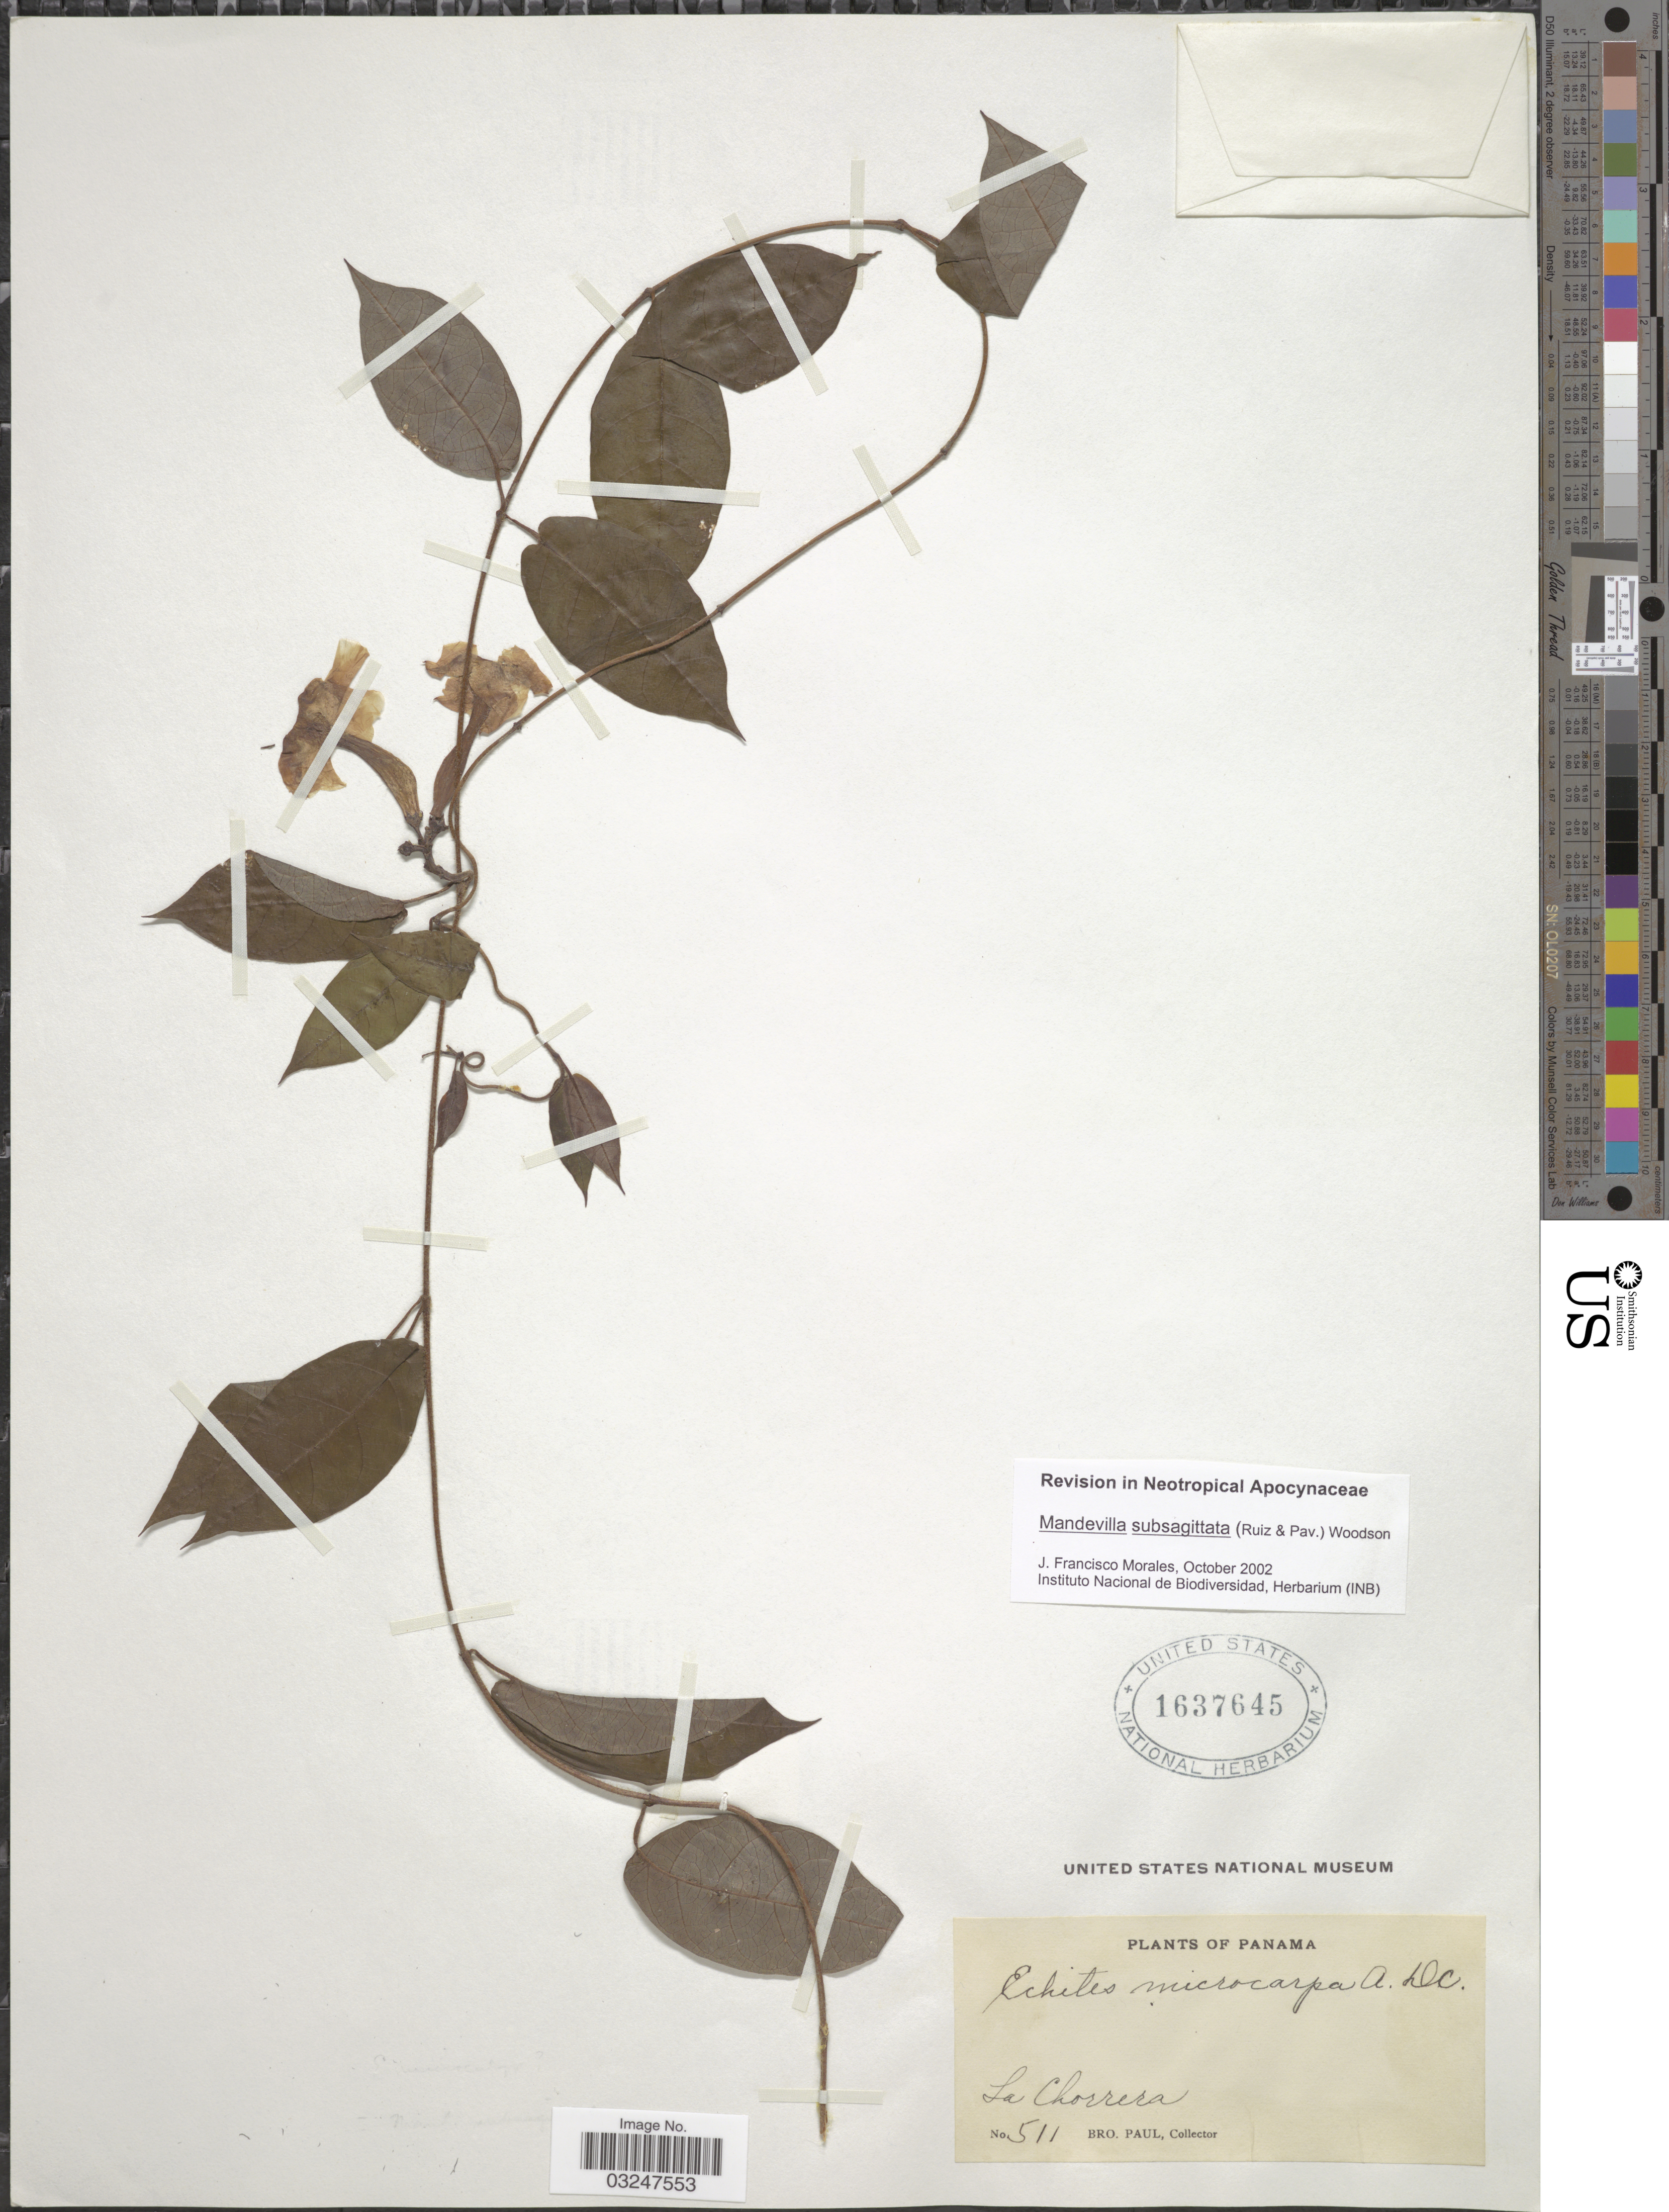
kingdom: Plantae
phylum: Tracheophyta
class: Magnoliopsida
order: Gentianales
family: Apocynaceae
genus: Mandevilla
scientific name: Mandevilla subsagittata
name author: (Ruiz & Pav.) Woodson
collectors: B. Paul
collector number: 511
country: Panama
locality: La Chorrera.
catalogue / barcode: US 1637645